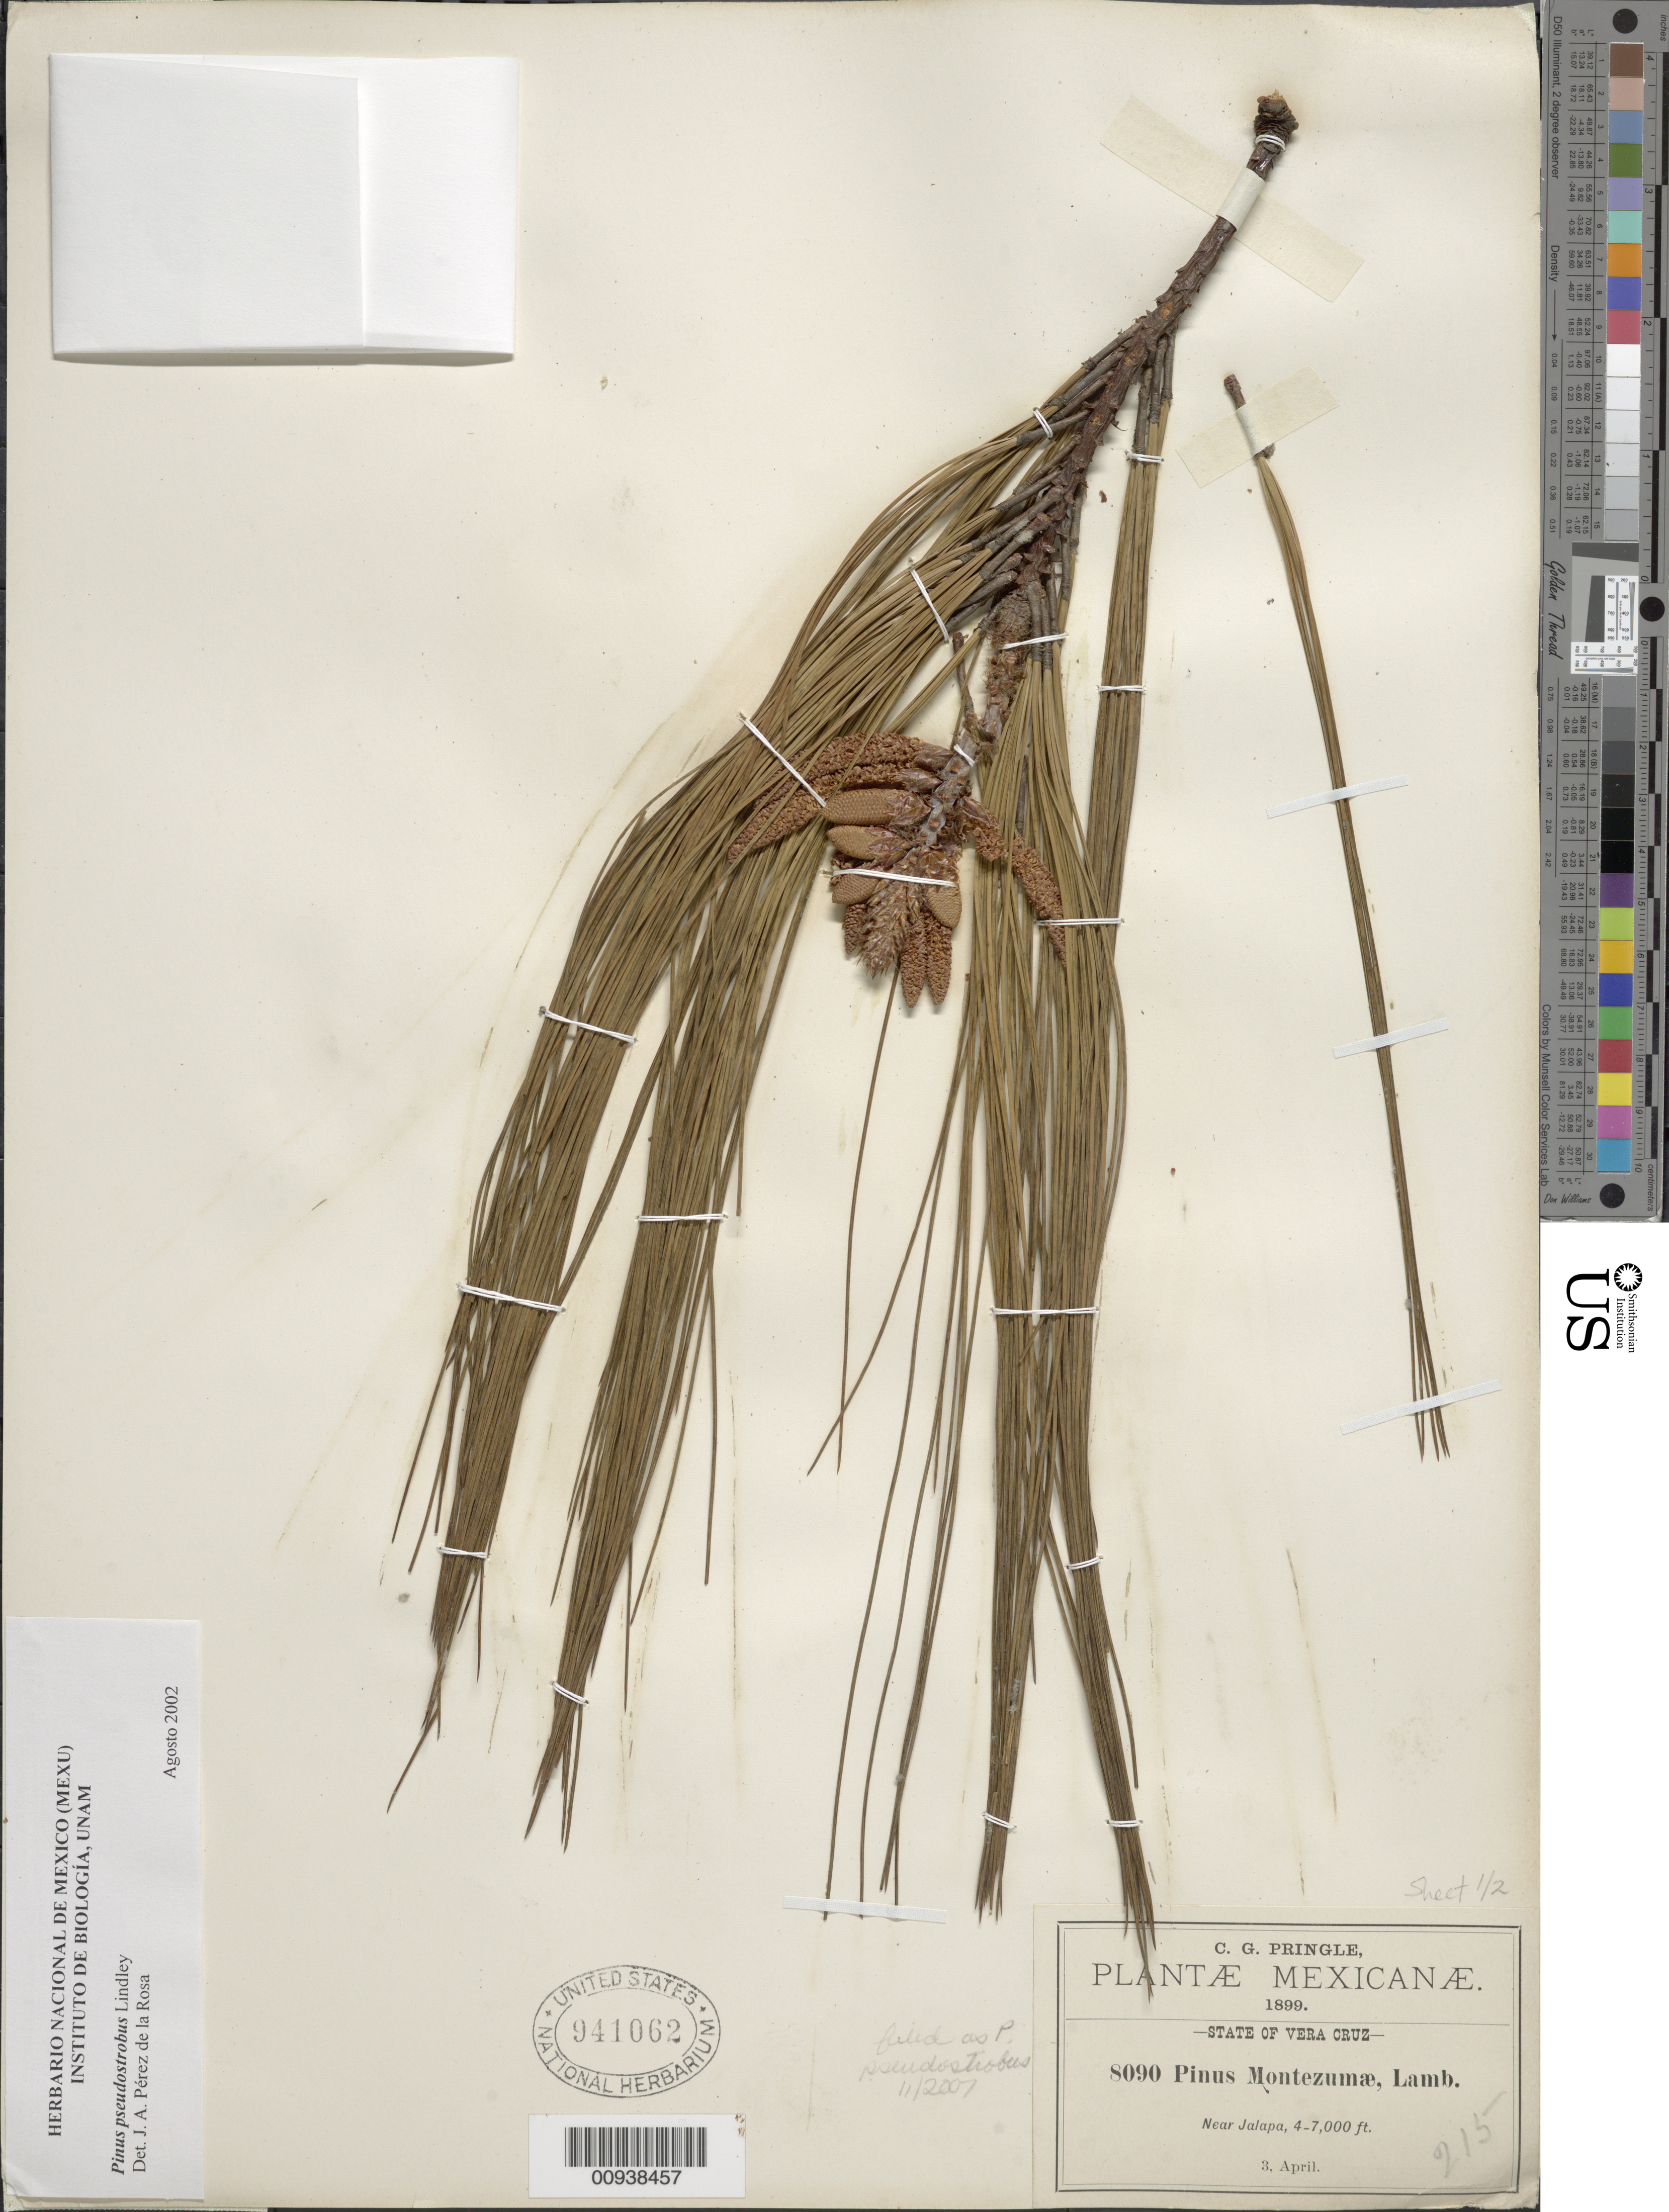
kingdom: Plantae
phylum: Tracheophyta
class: Pinopsida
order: Pinales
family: Pinaceae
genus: Pinus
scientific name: Pinus pseudostrobus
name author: Lindl.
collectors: C. G. Pringle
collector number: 8090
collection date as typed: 03 Apr 1899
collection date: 1899-04-03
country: Mexico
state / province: Veracruz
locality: Near Jalapa.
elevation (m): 1219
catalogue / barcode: US 941062